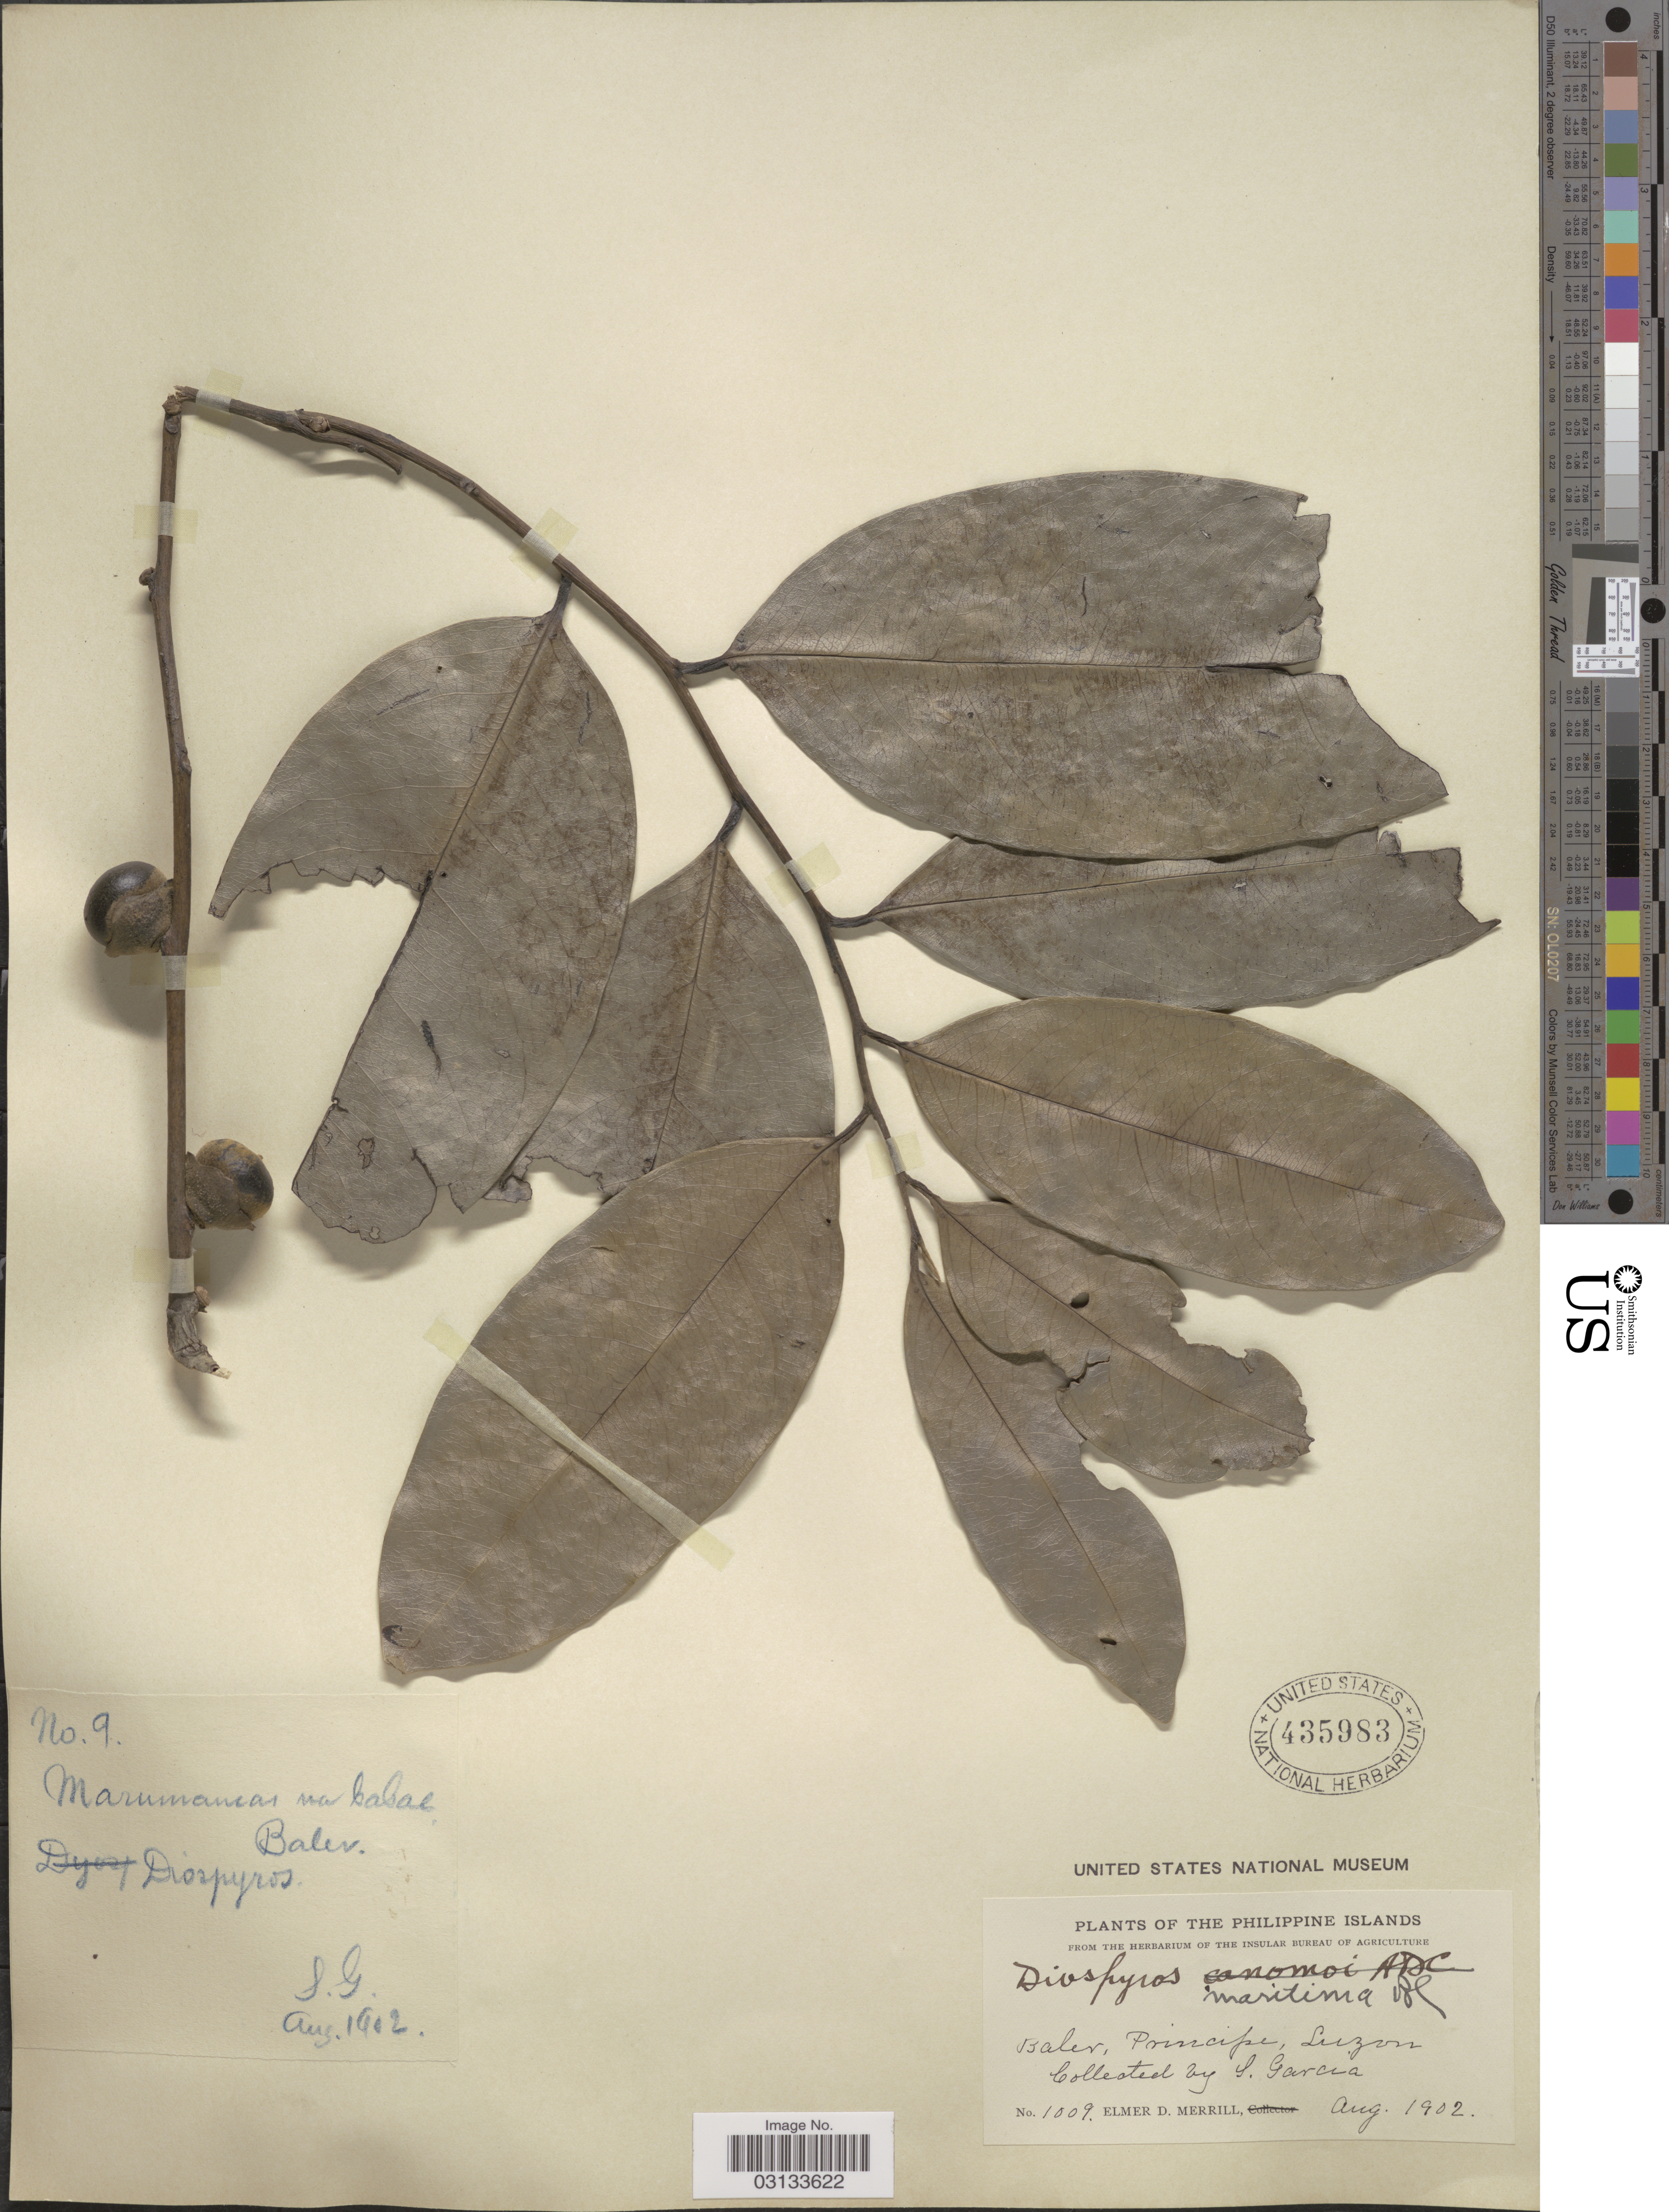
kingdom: Plantae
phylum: Tracheophyta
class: Magnoliopsida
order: Ericales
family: Ebenaceae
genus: Diospyros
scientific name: Diospyros maritima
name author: Blume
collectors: S. Garcia & E. D. Merrill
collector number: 1009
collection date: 1902-08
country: Philippines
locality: Philippine Islands. Baler, Principe, Luzon.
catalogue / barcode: US 435983